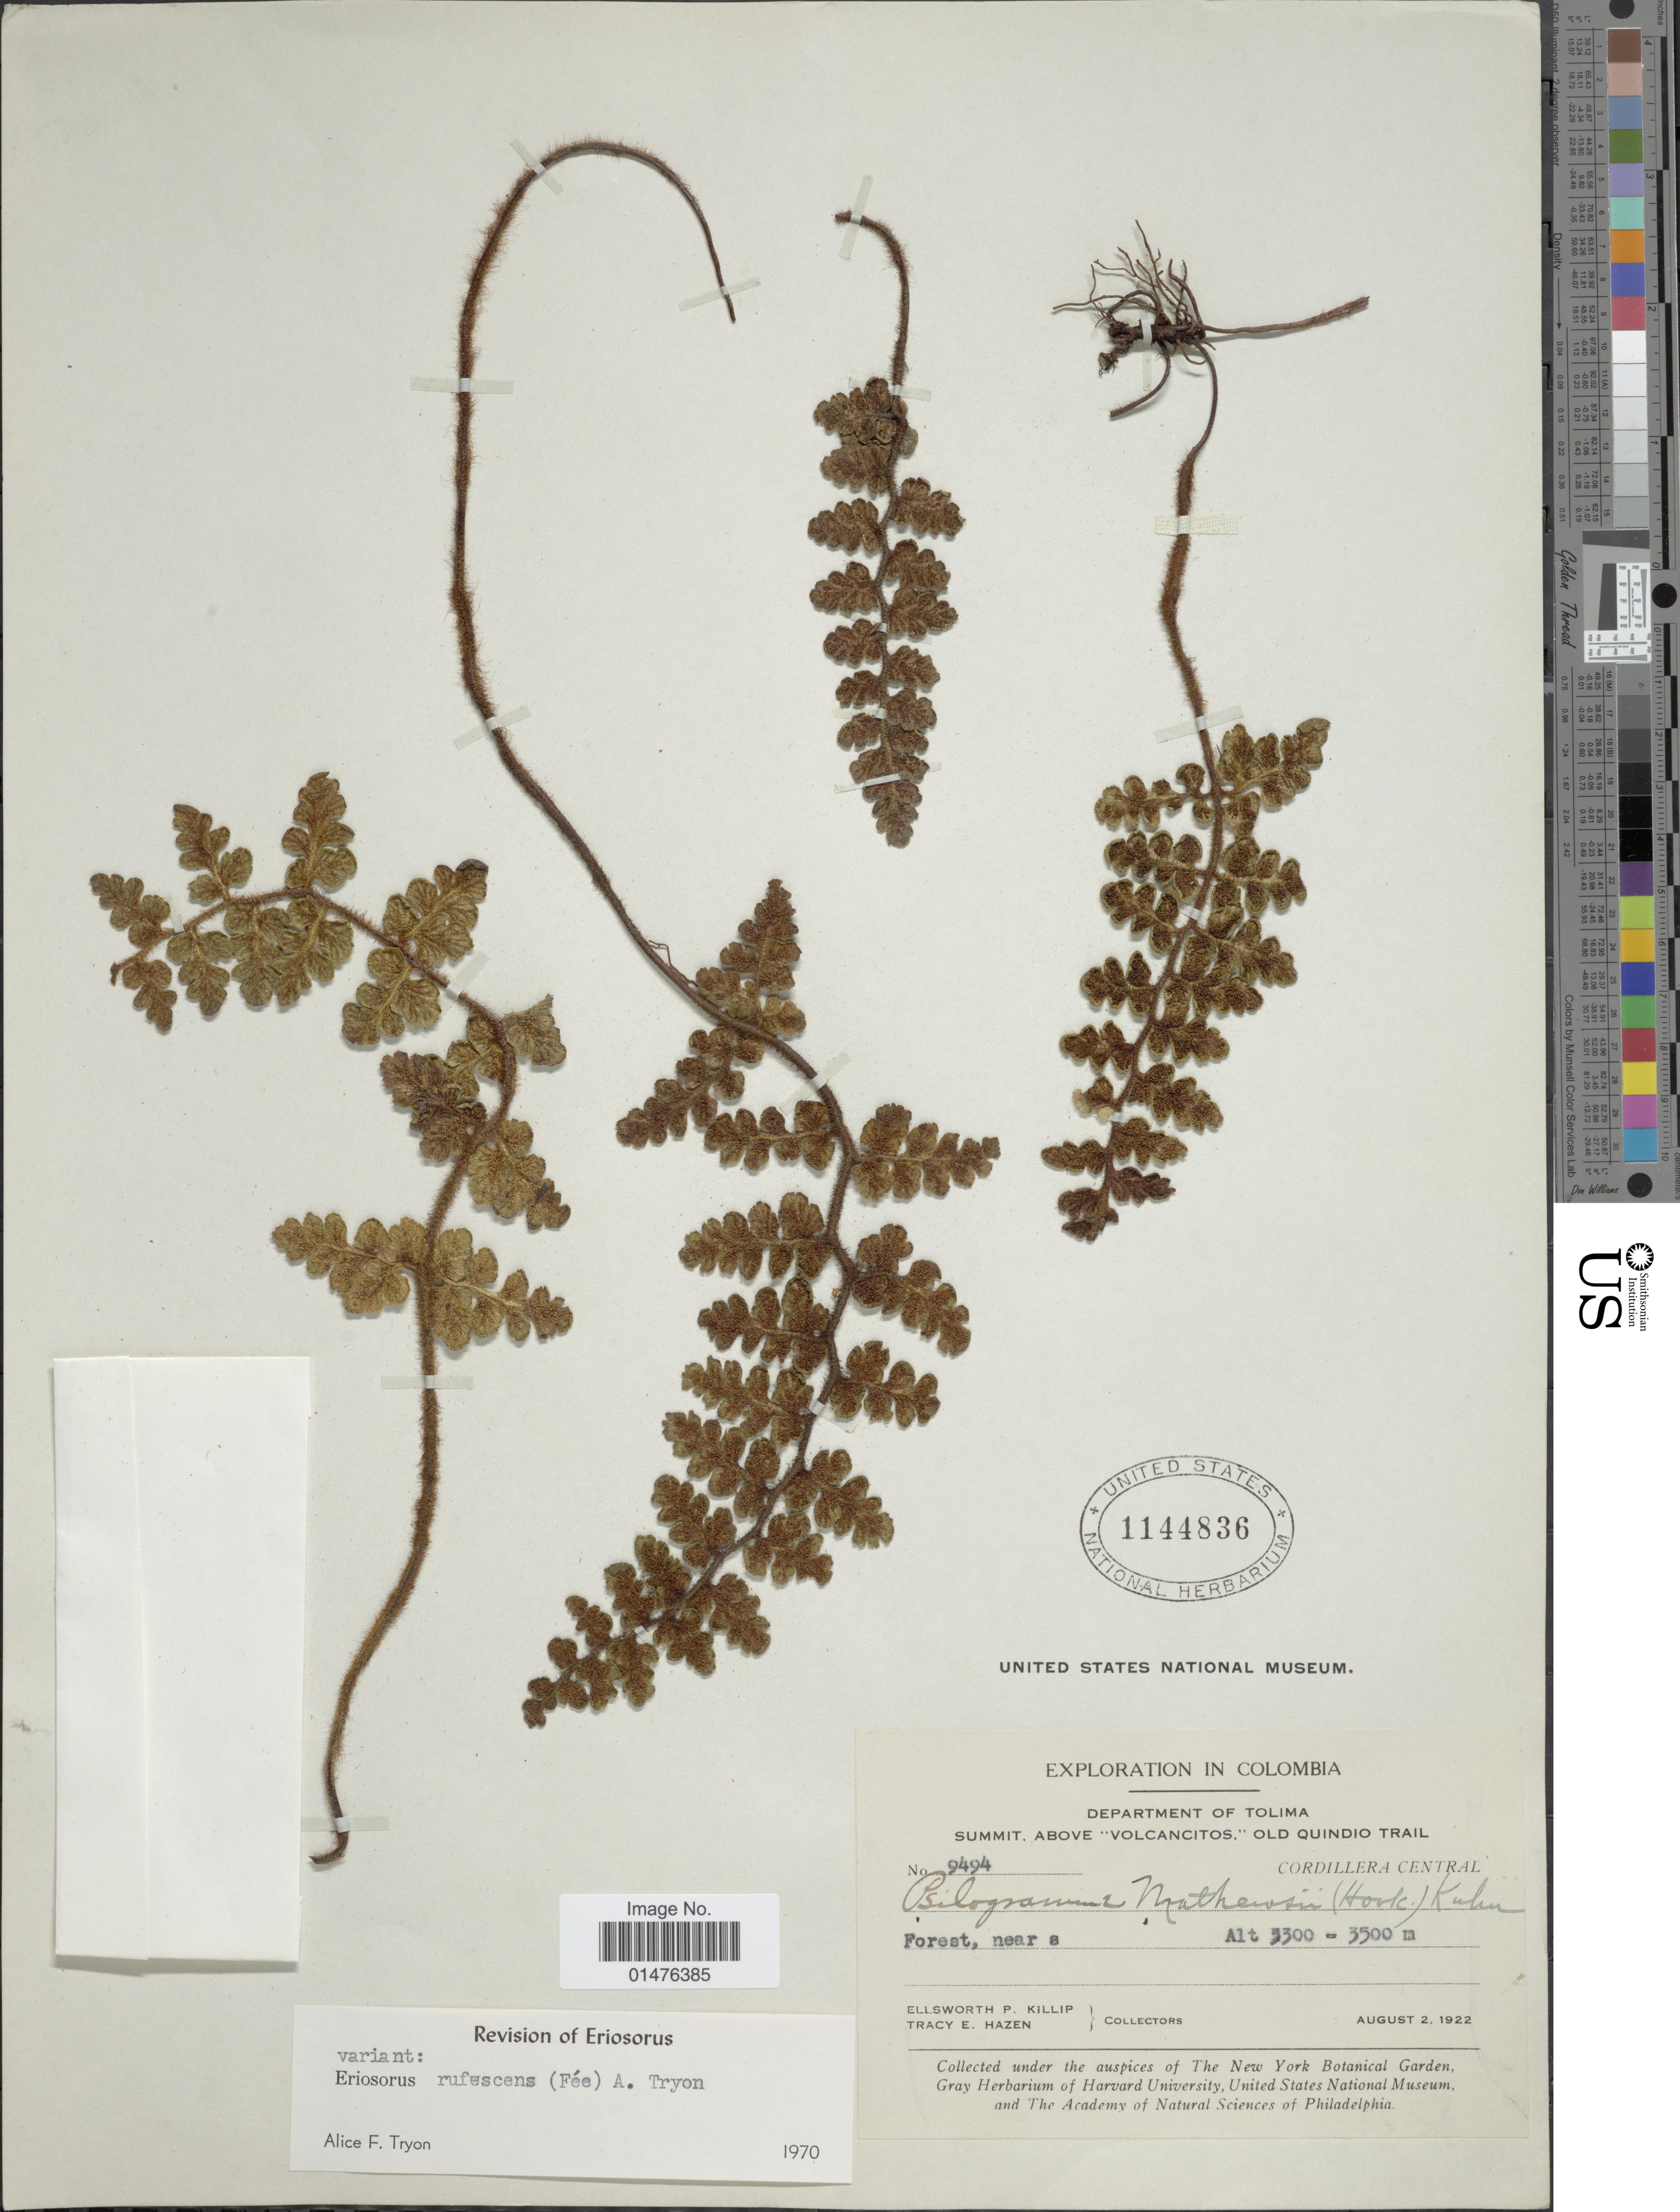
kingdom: Plantae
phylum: Tracheophyta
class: Polypodiopsida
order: Polypodiales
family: Pteridaceae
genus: Jamesonia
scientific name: Jamesonia novogranatensis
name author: (A.F. Tryon) Christenh.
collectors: E. P. Killip & T. E. Hazen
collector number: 9494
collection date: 1922-08-02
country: Colombia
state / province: Tolima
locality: Department of Tolima, Summit, above 'Volcancitos,' Old Quindio trail, Cordillera Oriental Forest near a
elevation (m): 3300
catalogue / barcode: US 1144836